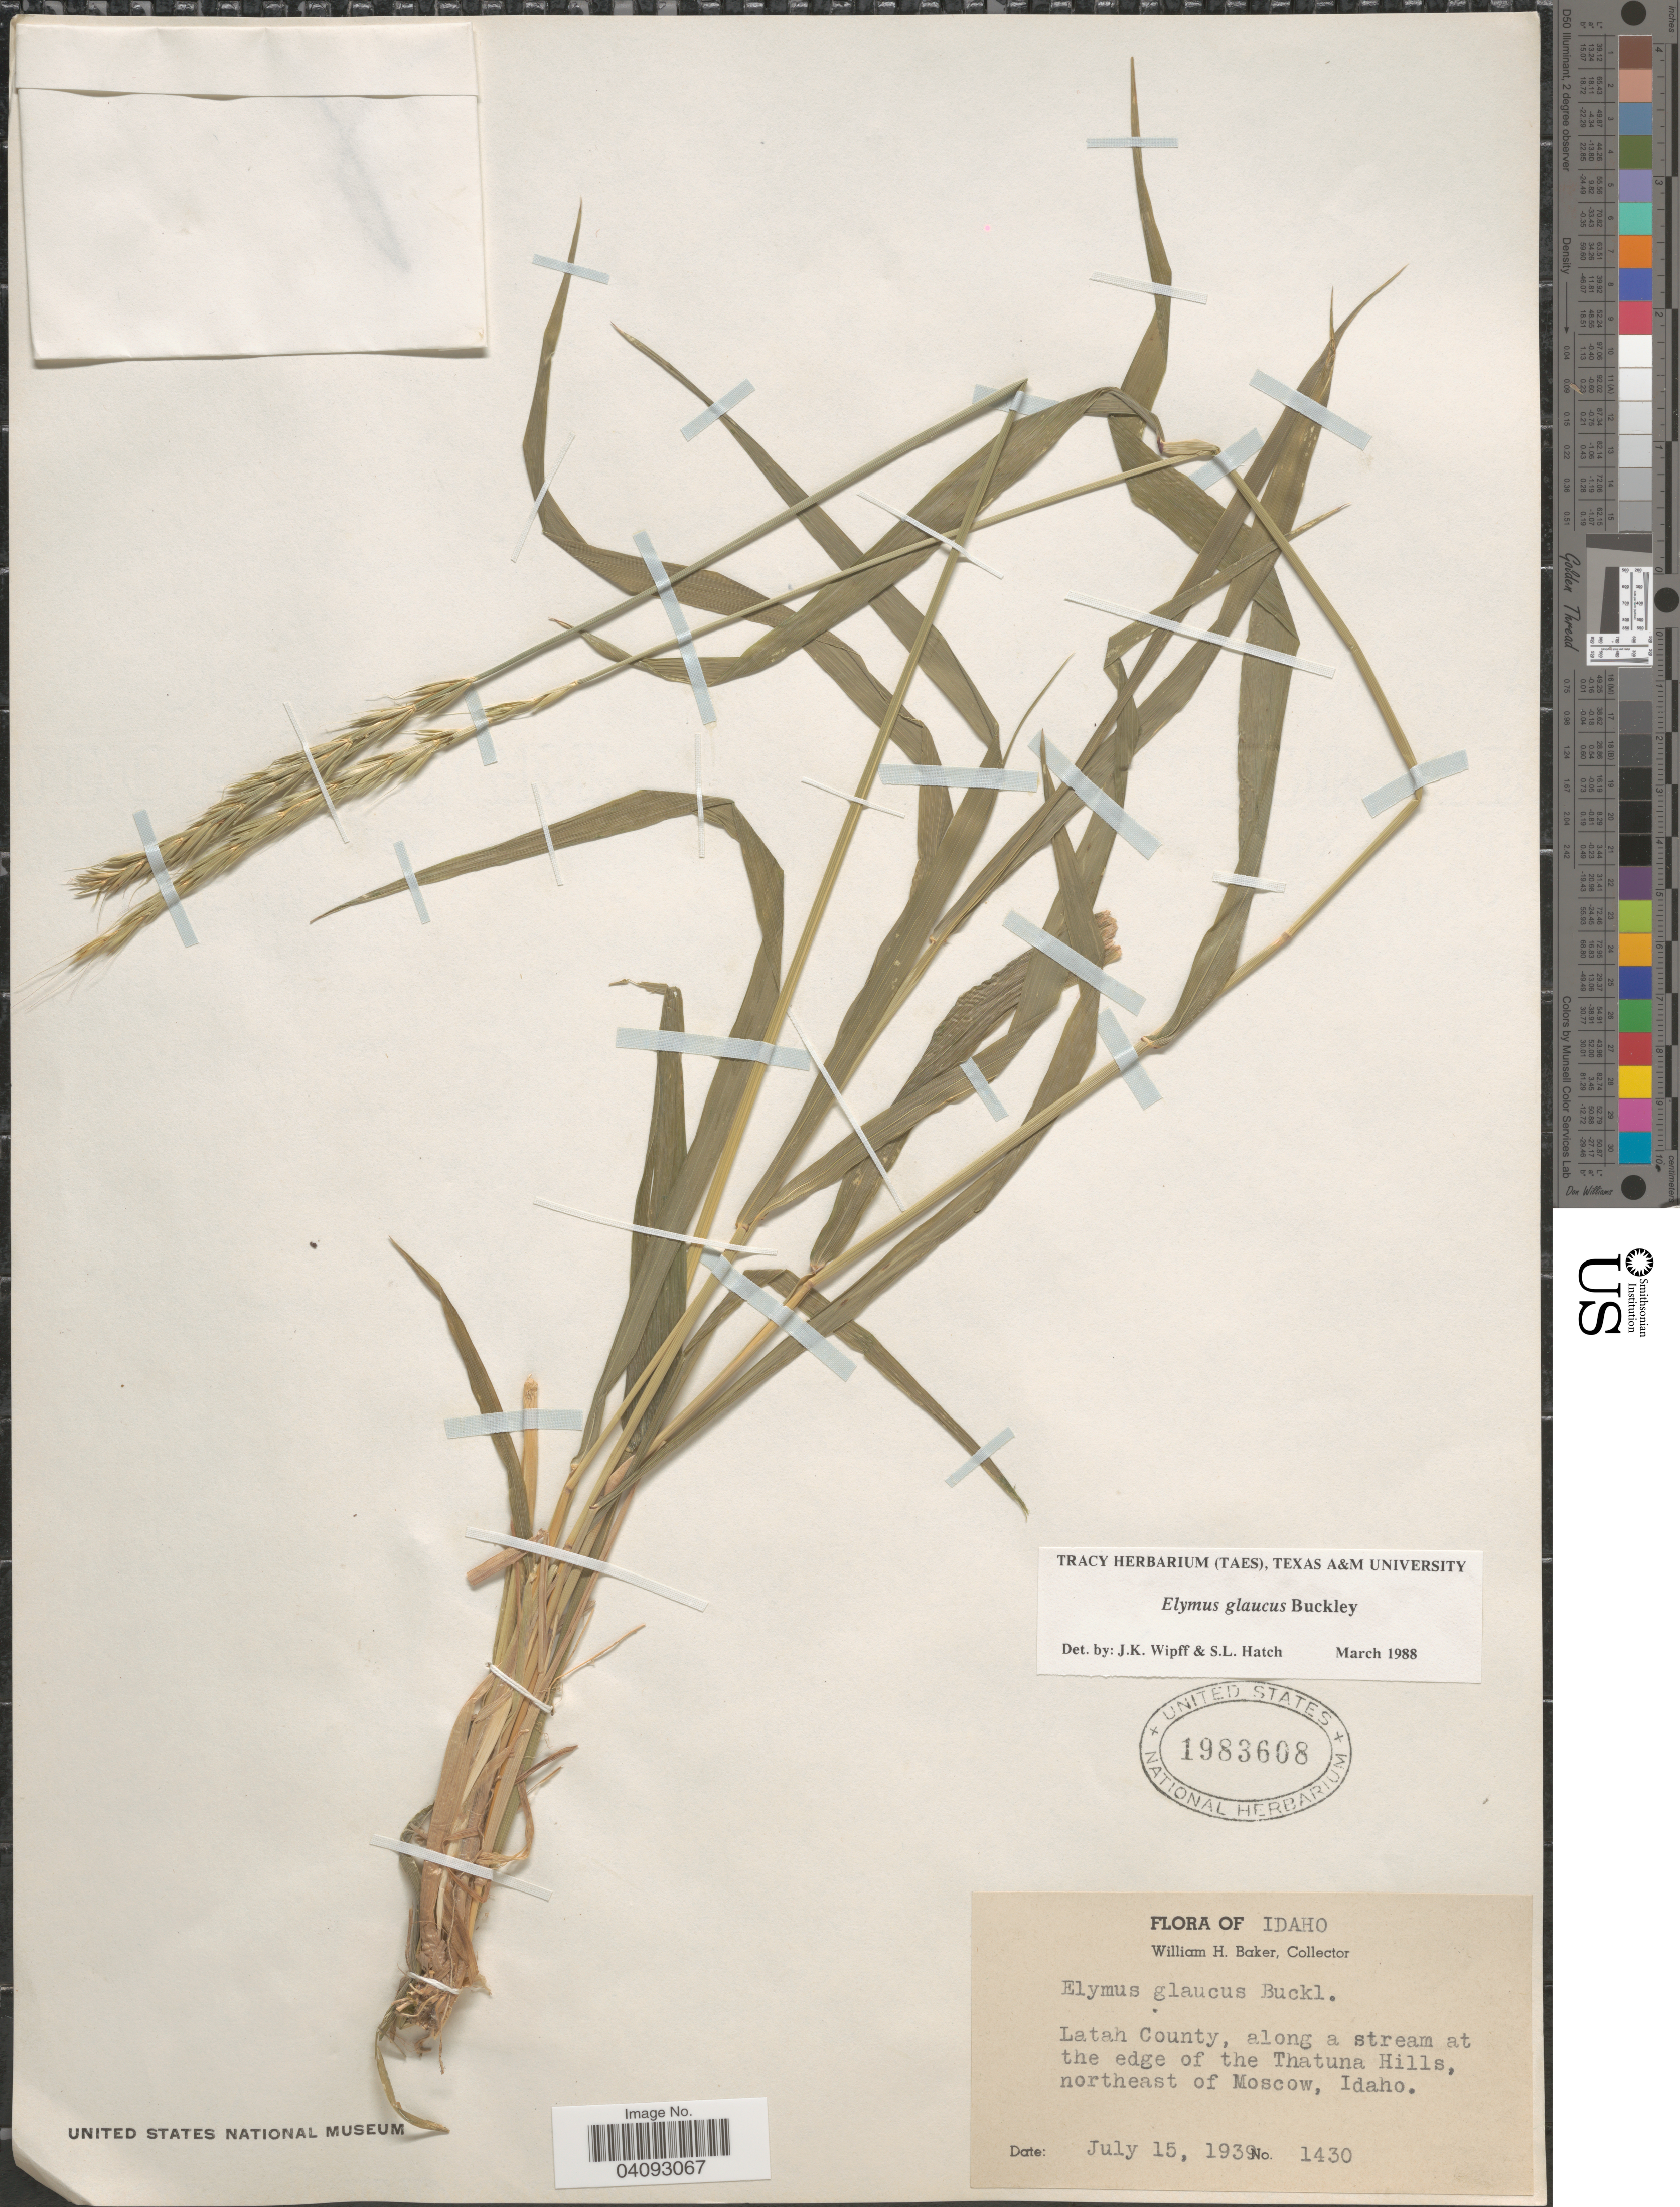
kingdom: Plantae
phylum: Tracheophyta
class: Liliopsida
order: Poales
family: Poaceae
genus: Elymus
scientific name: Elymus glaucus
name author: Buckley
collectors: W. H. Baker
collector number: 1430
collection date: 1939-07-15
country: United States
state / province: Idaho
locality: Latah County, along a stream at the edge of the Thatuna Hills, northeast of Moscow.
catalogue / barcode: US 1983608